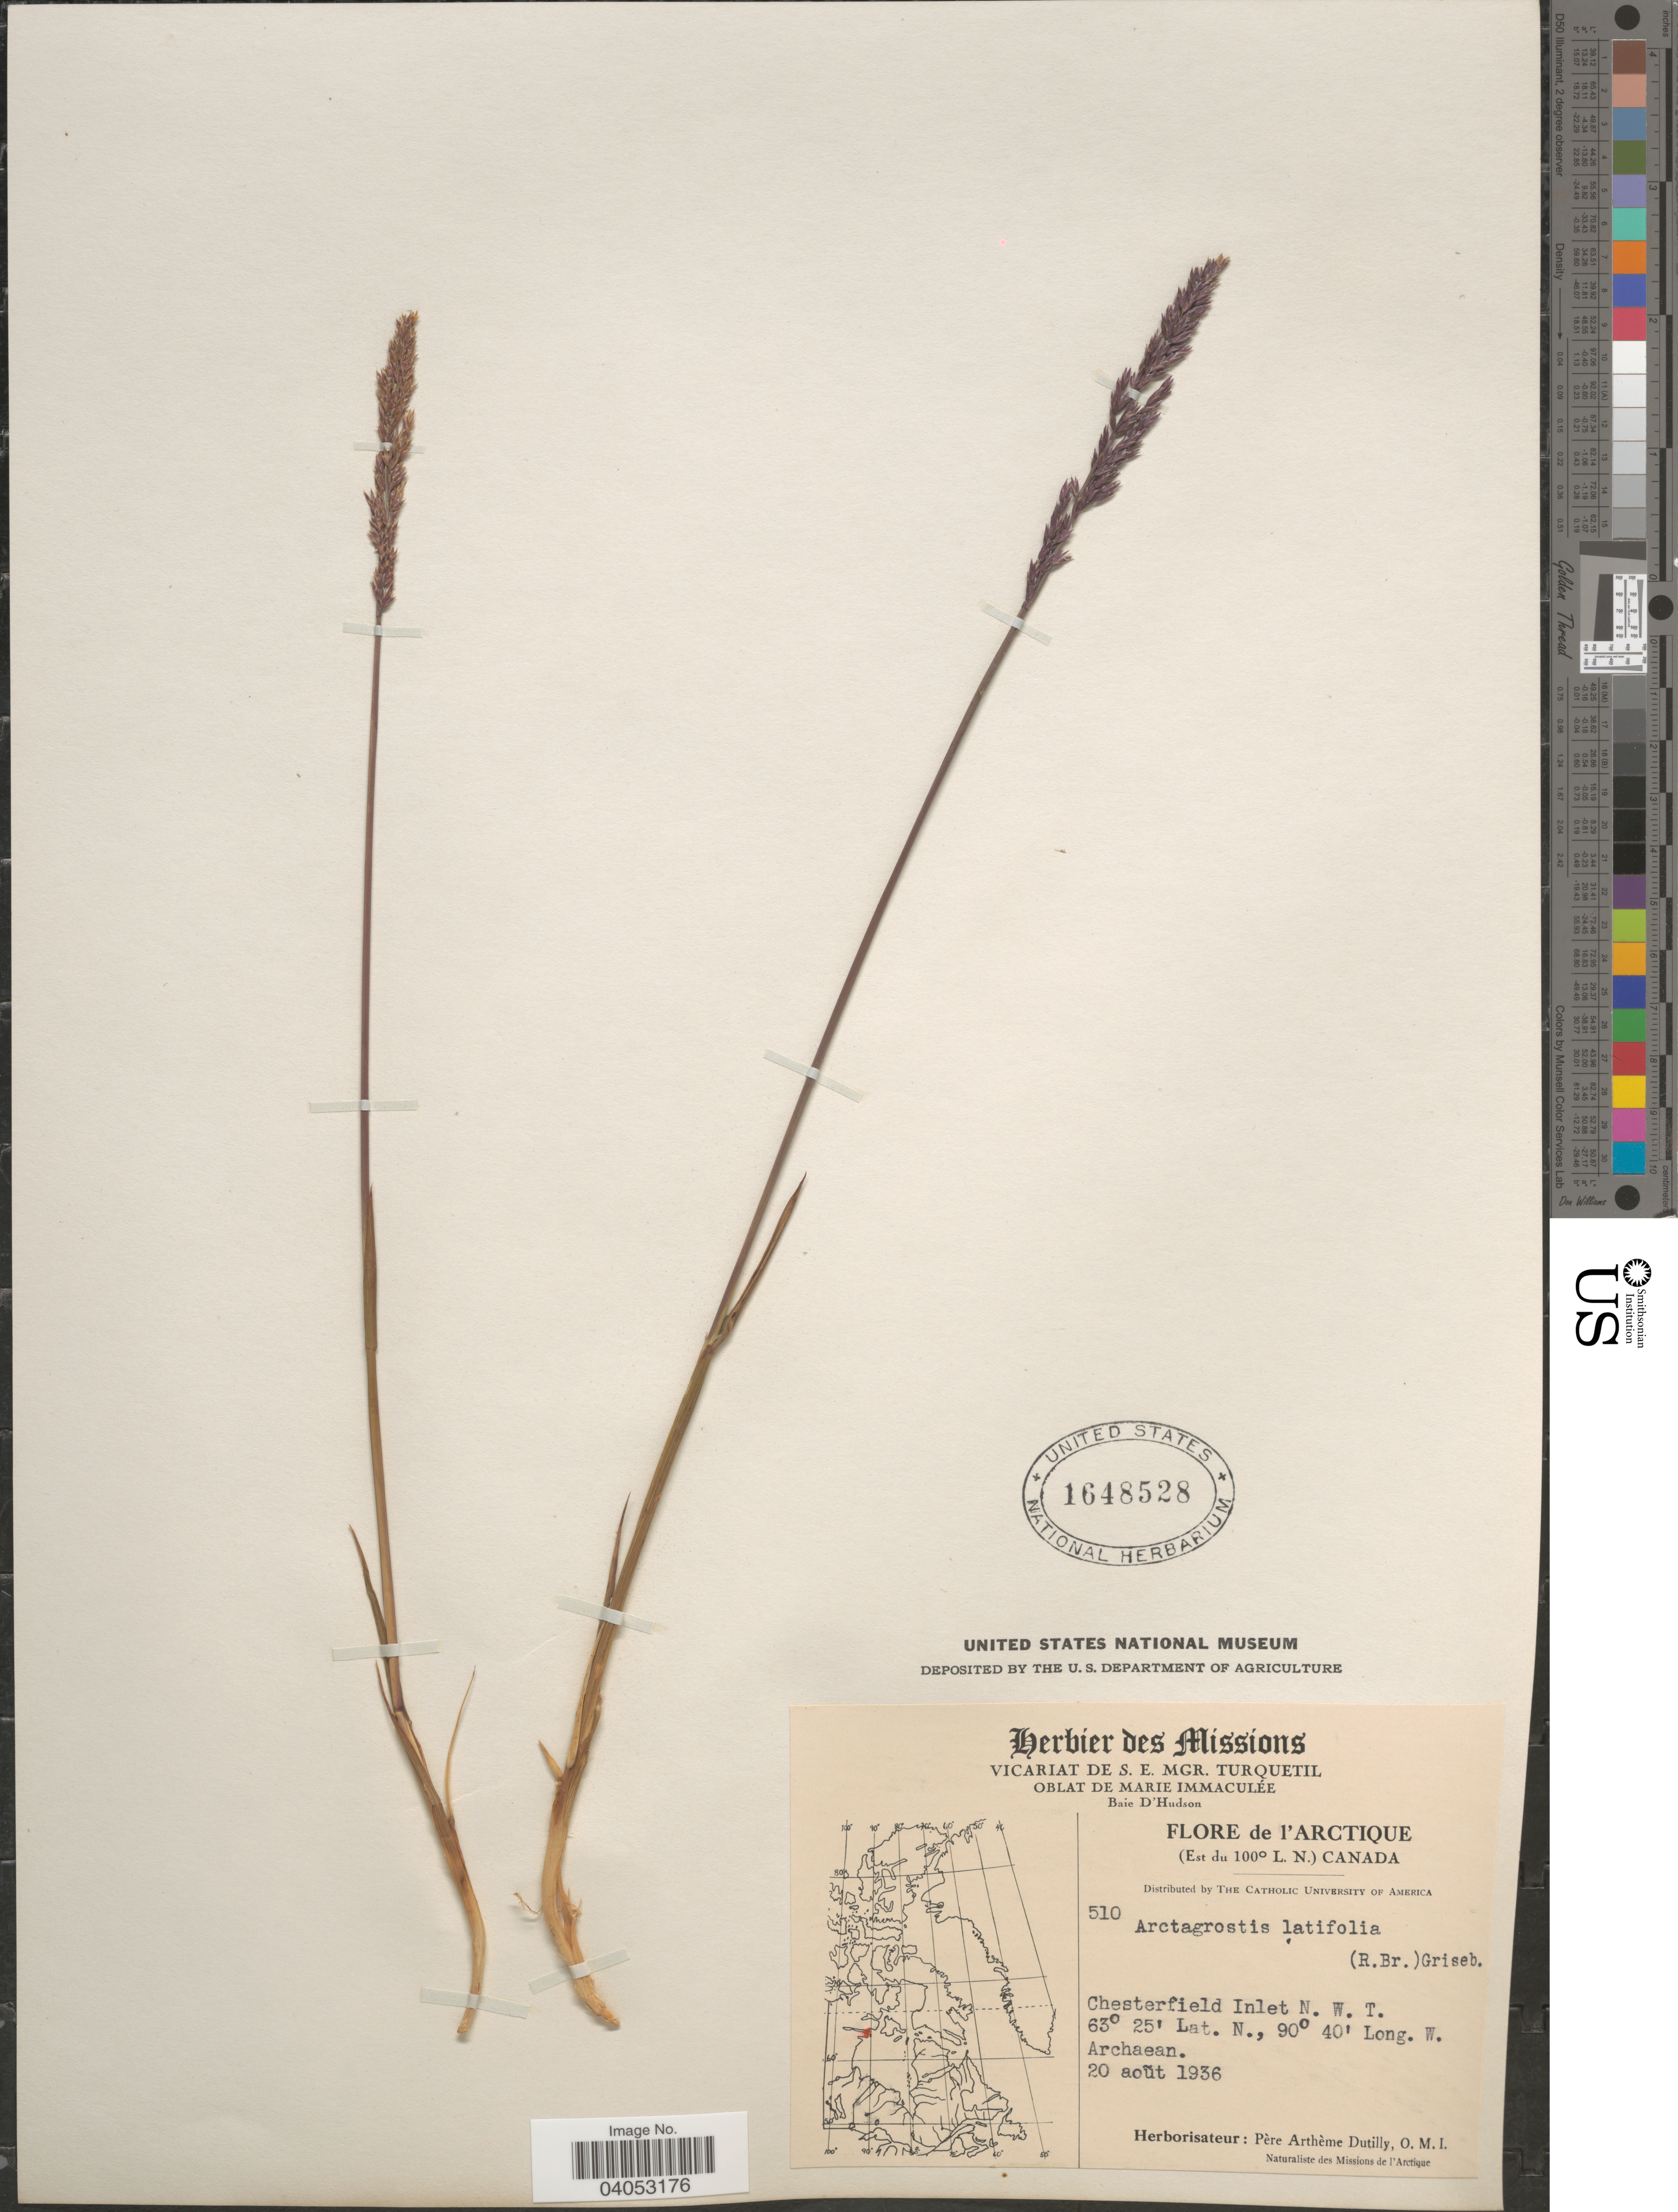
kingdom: Plantae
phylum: Tracheophyta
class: Liliopsida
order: Poales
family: Poaceae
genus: Arctagrostis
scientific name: Arctagrostis latifolia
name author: (R. Br.) Griseb.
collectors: P. Dutilly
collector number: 510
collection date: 1936-08-20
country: Canada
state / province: Nunavut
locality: L'Arctique. (Est du 100º L. N.). Chesterfield Inlet.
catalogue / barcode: US 1648528